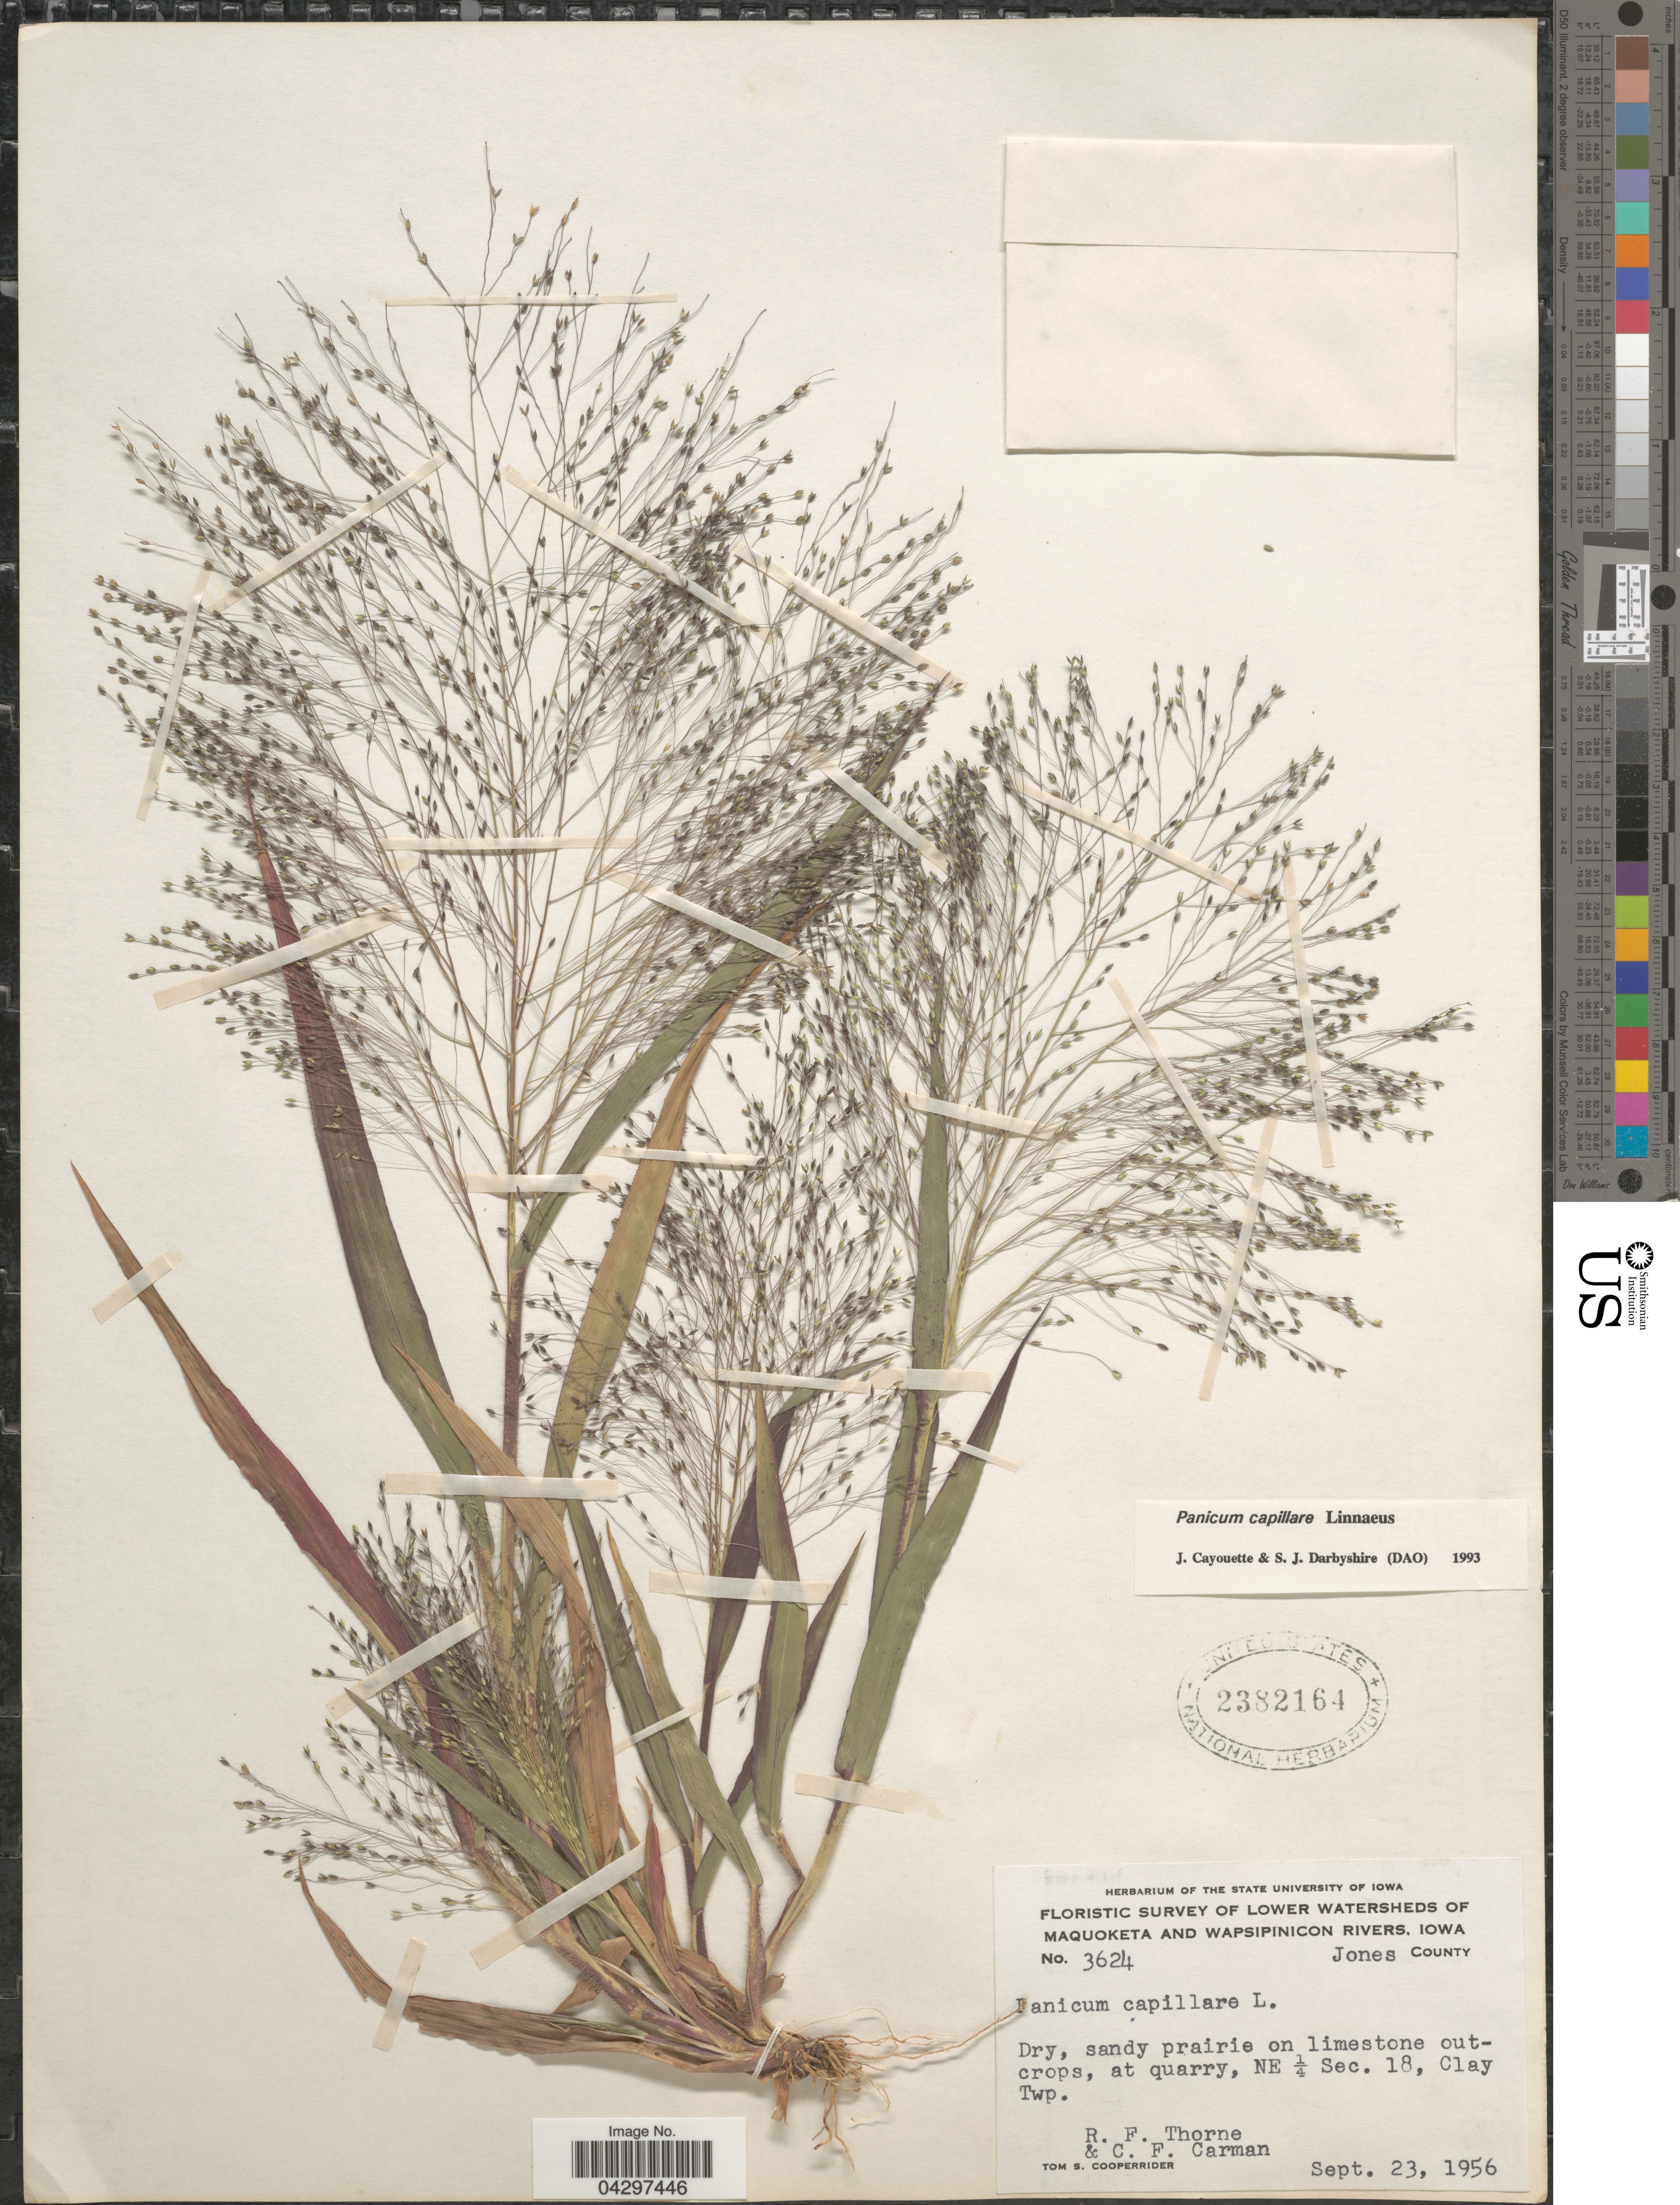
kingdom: Plantae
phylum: Tracheophyta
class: Liliopsida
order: Poales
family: Poaceae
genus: Panicum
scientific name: Panicum capillare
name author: L.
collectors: T. S. Cooperrider, R. Thorne & C. Carman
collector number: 3624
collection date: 1956-09-23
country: United States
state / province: Iowa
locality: Floristic Survey of Lower Watersheds of Maquoketa and Wapsipinicon Rivers, Iowa. Jones County. At quarry, NE ¼ Sec. 18, Clay Twp.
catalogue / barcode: US 2382164